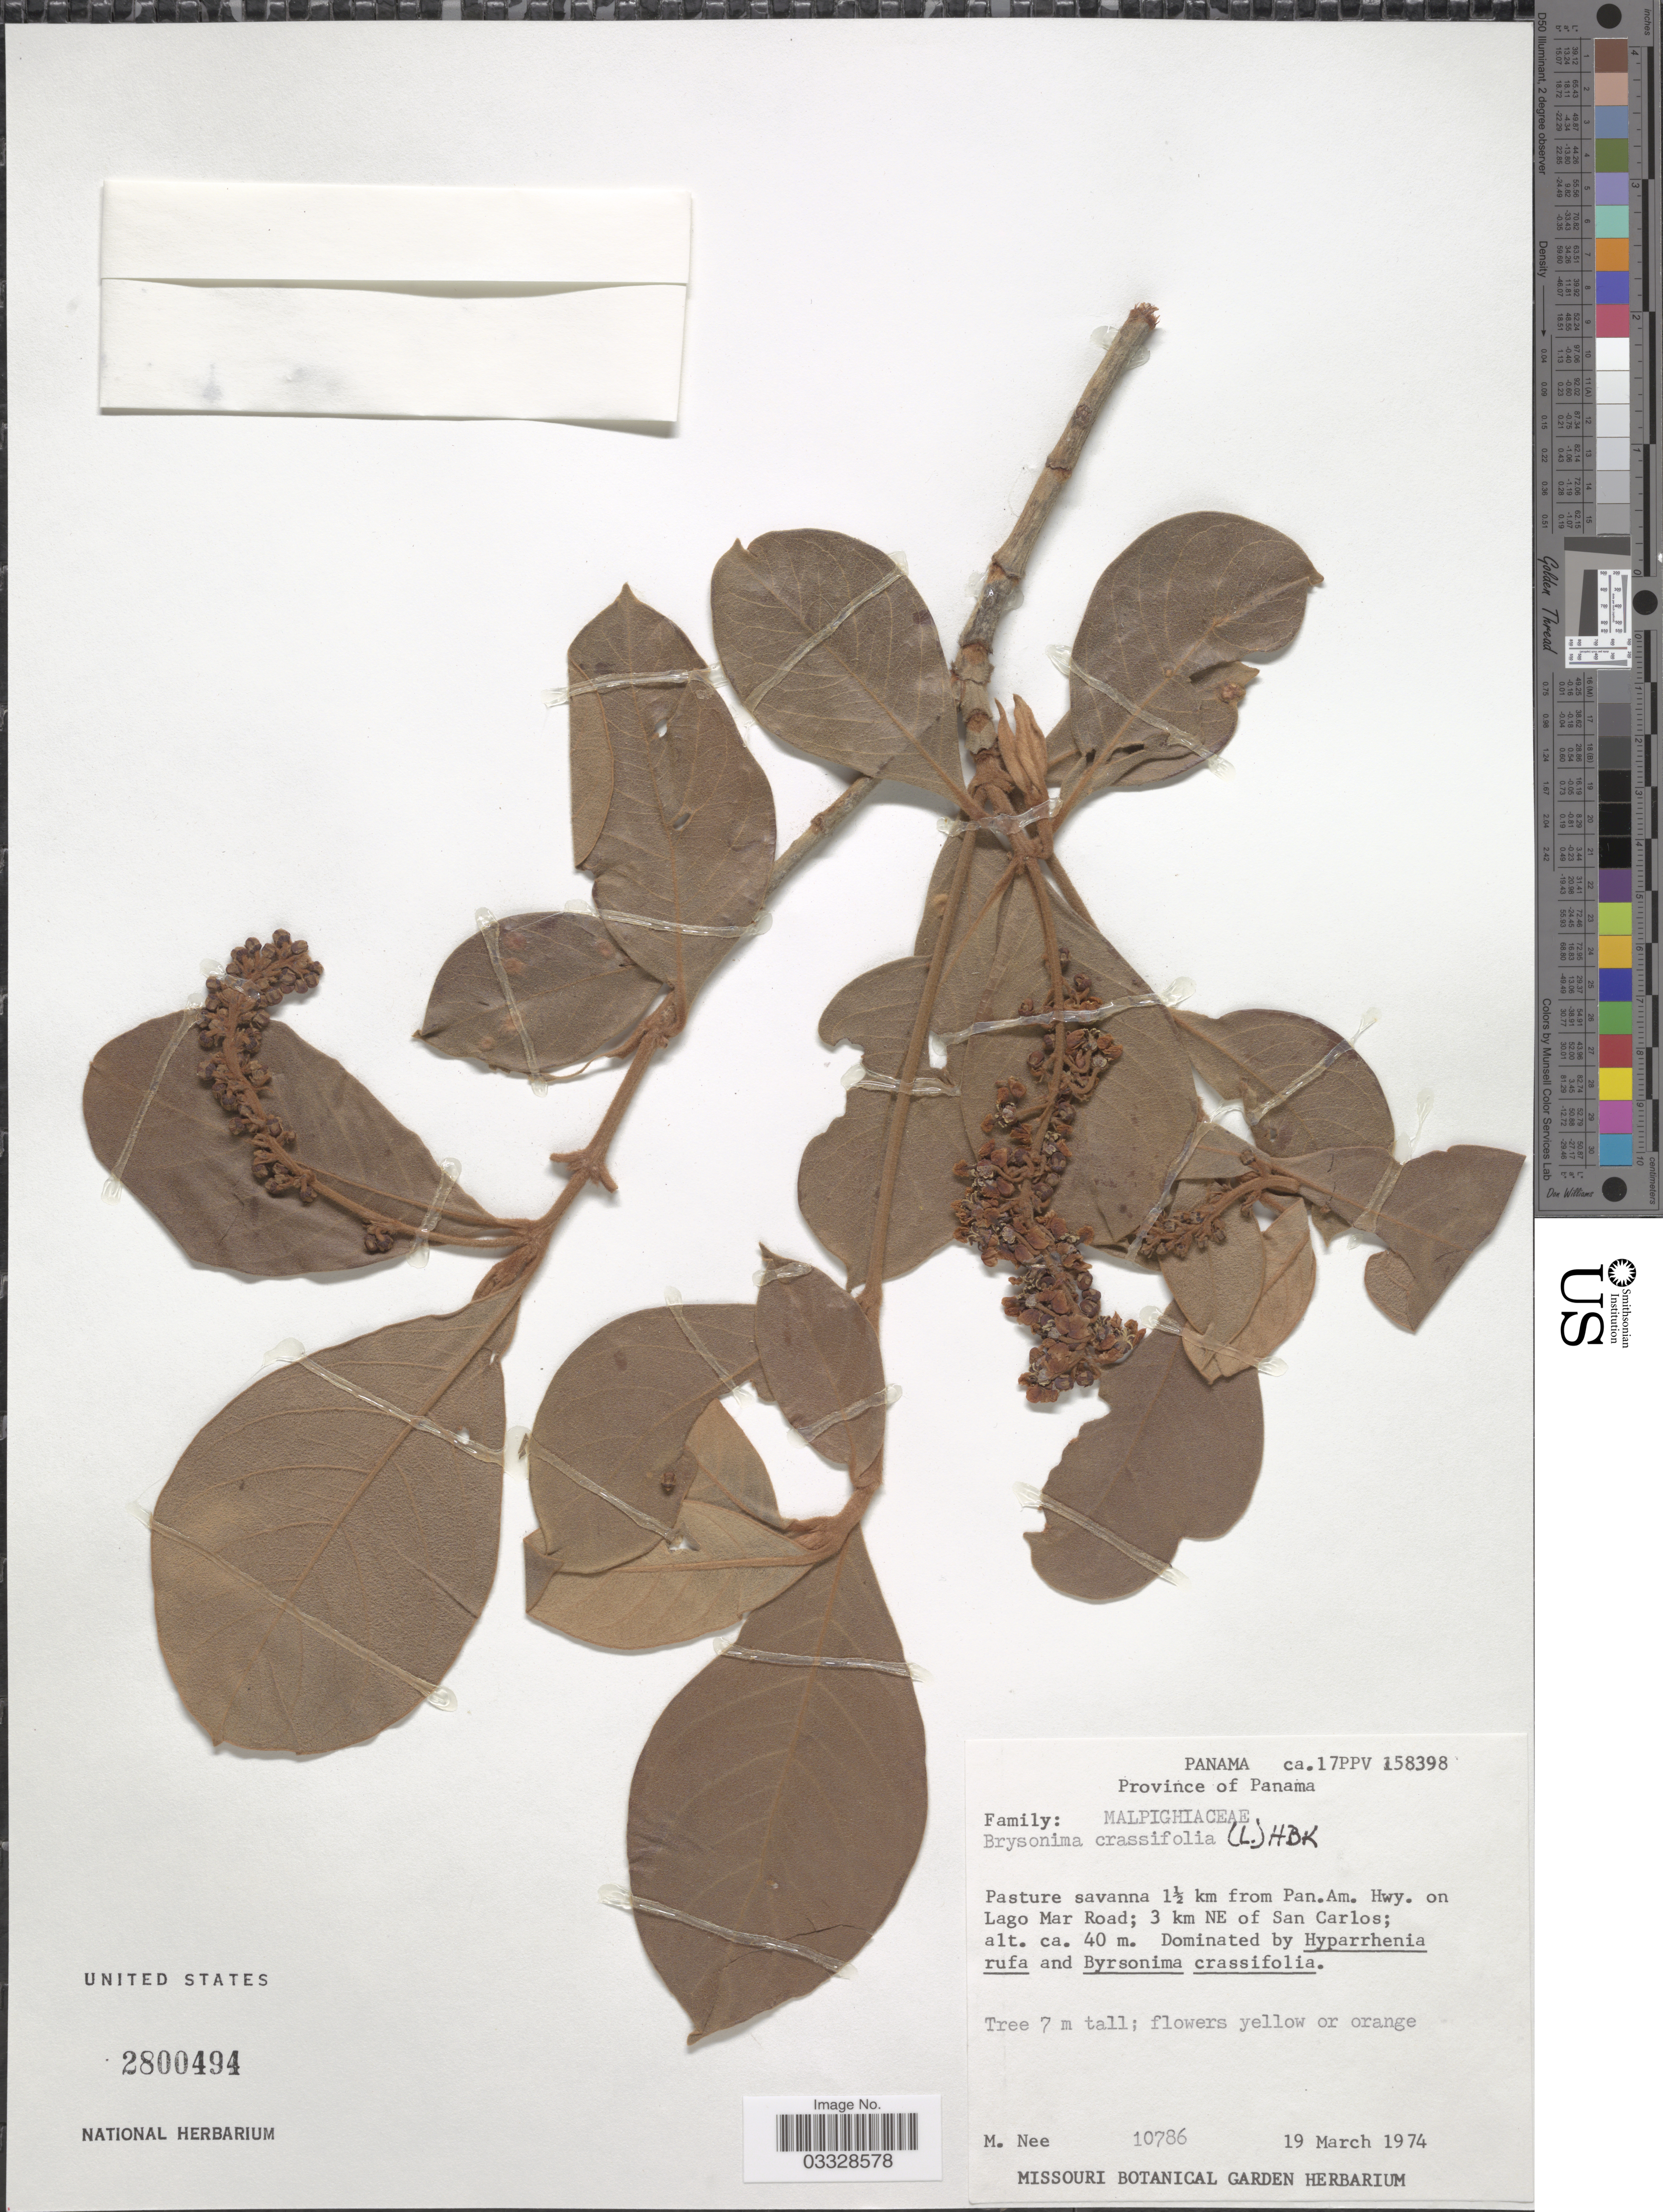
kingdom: Plantae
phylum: Tracheophyta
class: Magnoliopsida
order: Malpighiales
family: Malpighiaceae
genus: Byrsonima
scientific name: Byrsonima crassifolia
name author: (L.) Kunth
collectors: M. Nee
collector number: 10786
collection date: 1974-03-19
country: Panama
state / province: Panamá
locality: Pasture savanna 1½ km from Pan. Am. Hwy. on Lago Mar Road; 3 km NE of San Carlos.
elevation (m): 40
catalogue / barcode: US 2800494